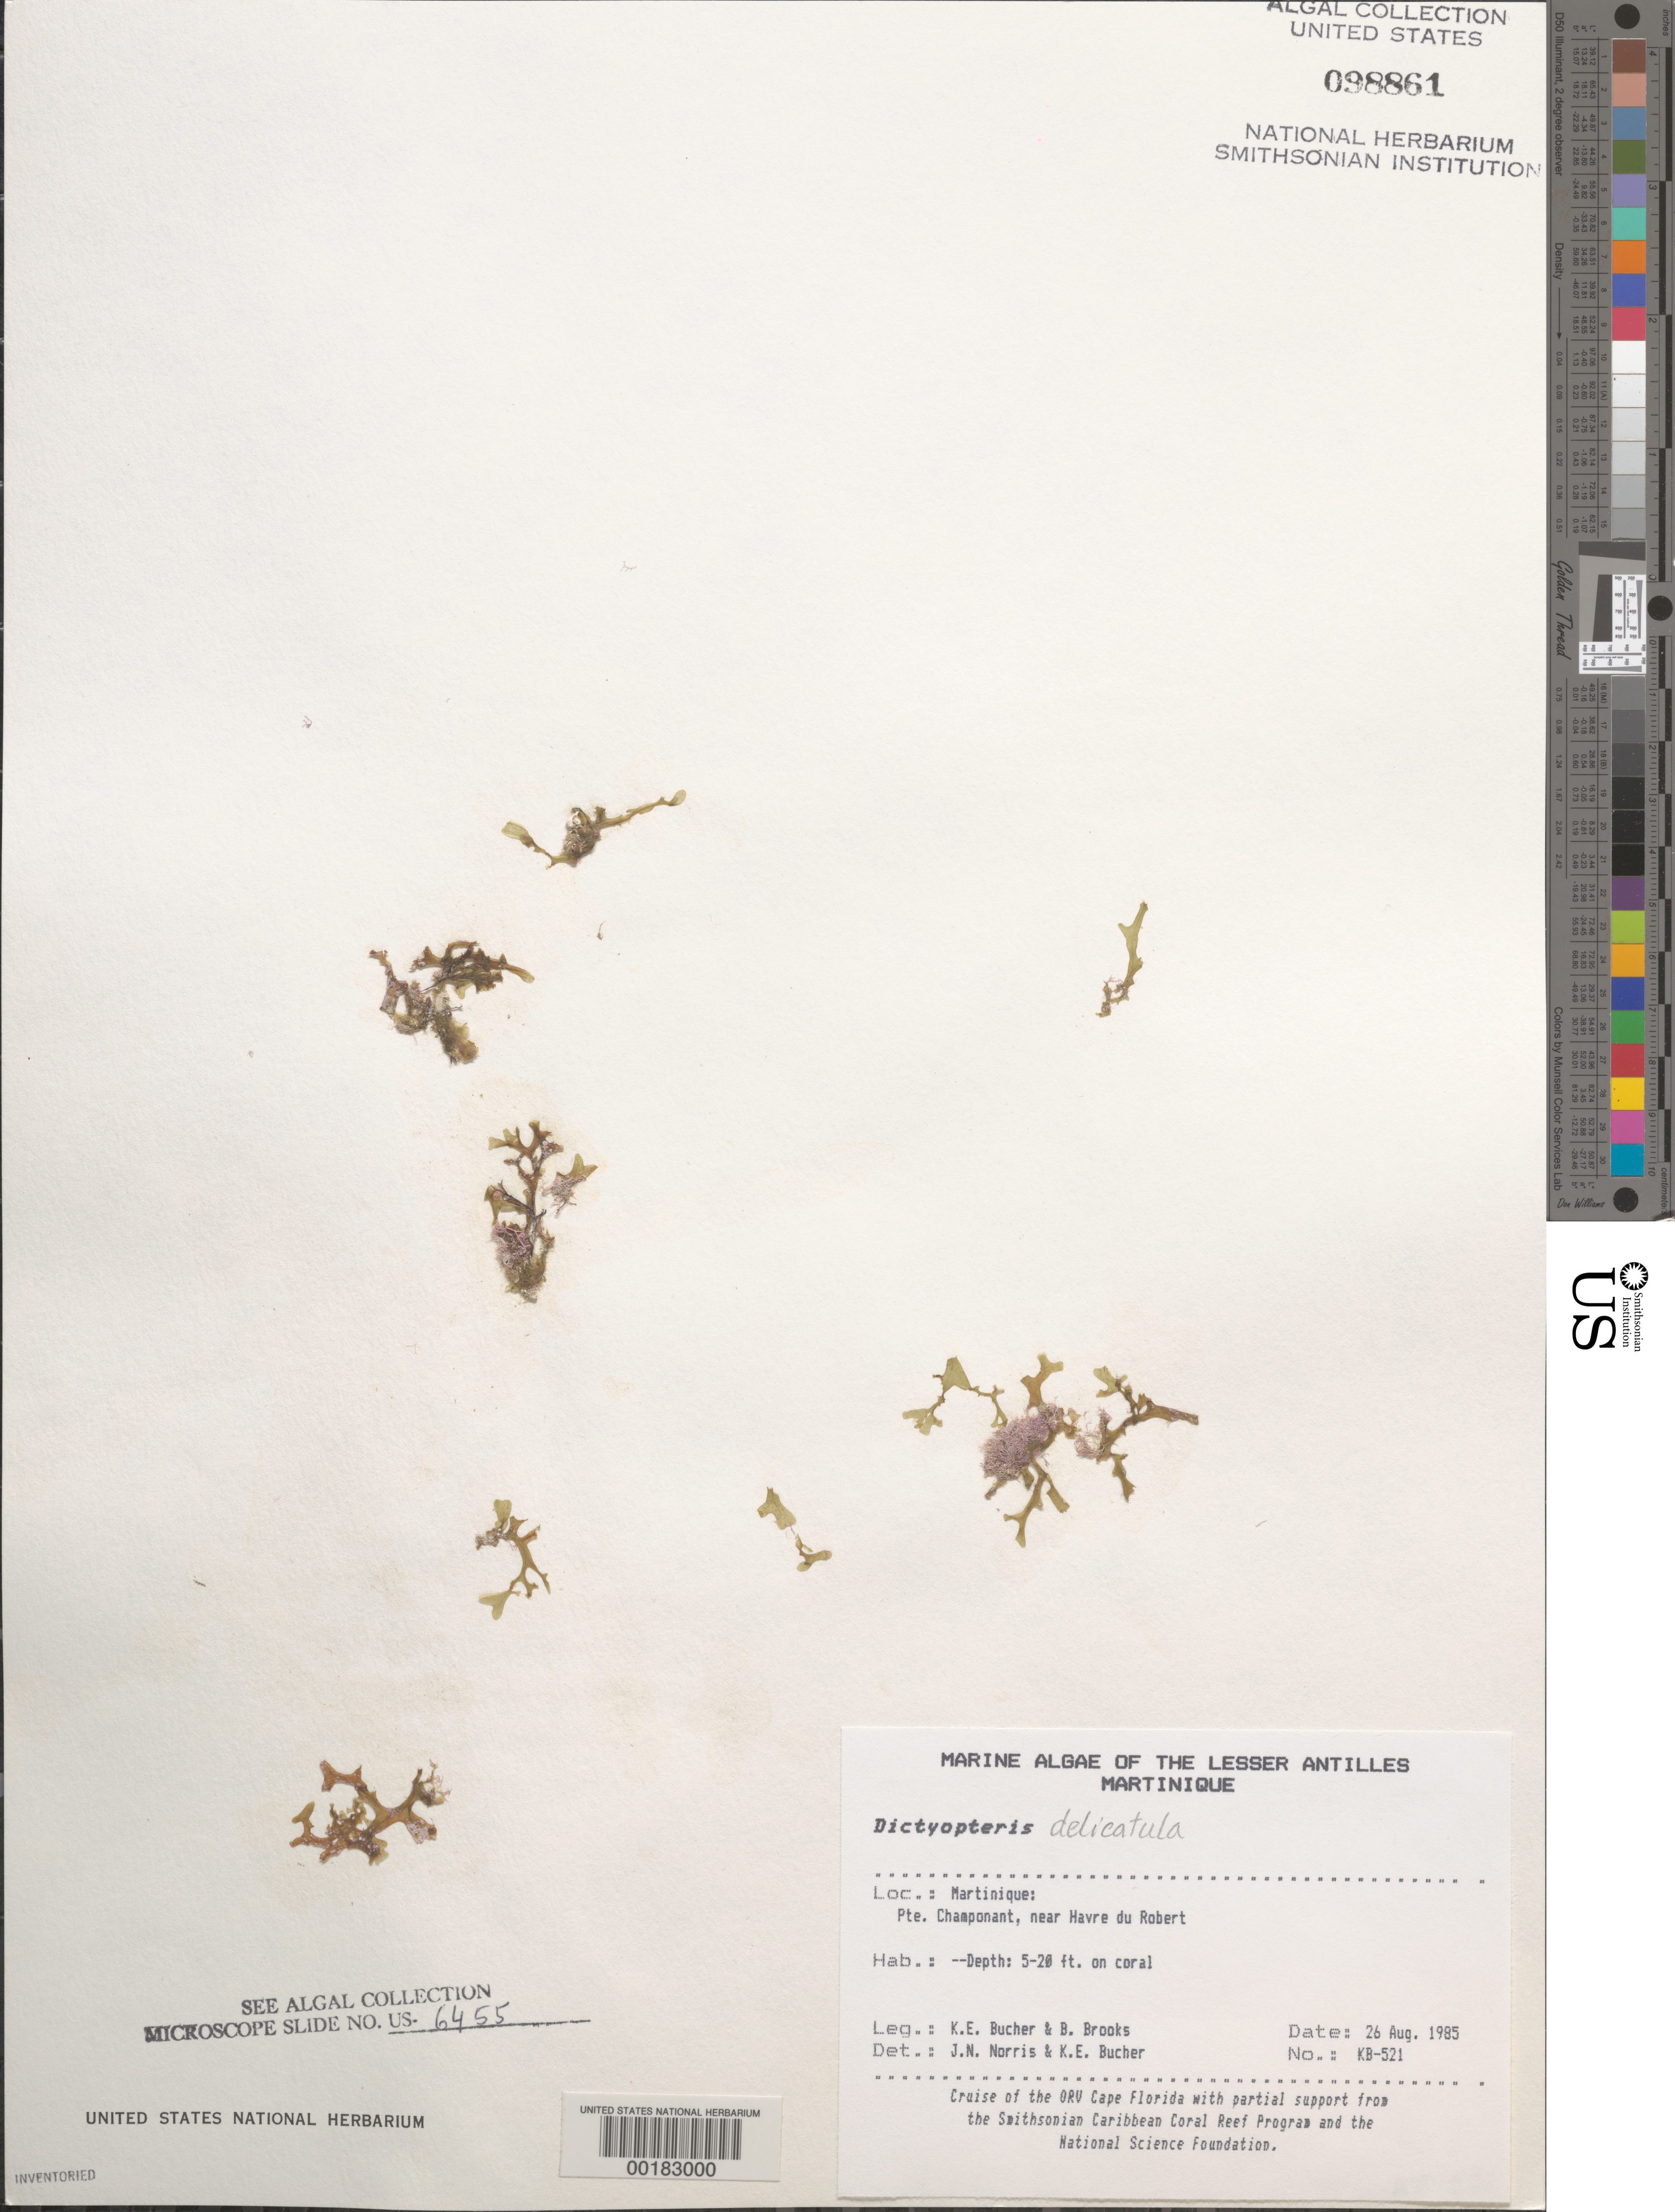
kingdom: Chromista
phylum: Ochrophyta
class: Phaeophyceae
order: Dictyotales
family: Dictyotaceae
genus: Dictyopteris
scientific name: Dictyopteris delicatula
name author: J.V.Lamouroux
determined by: Norris, J. N.; Bucher, K. E.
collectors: K. E. Bucher & B. Brooks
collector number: Kb-521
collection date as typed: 26 Aug 1985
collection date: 1985-08-26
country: Martinique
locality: Pointe Champonant, near Havre du Robert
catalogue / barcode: US 98861